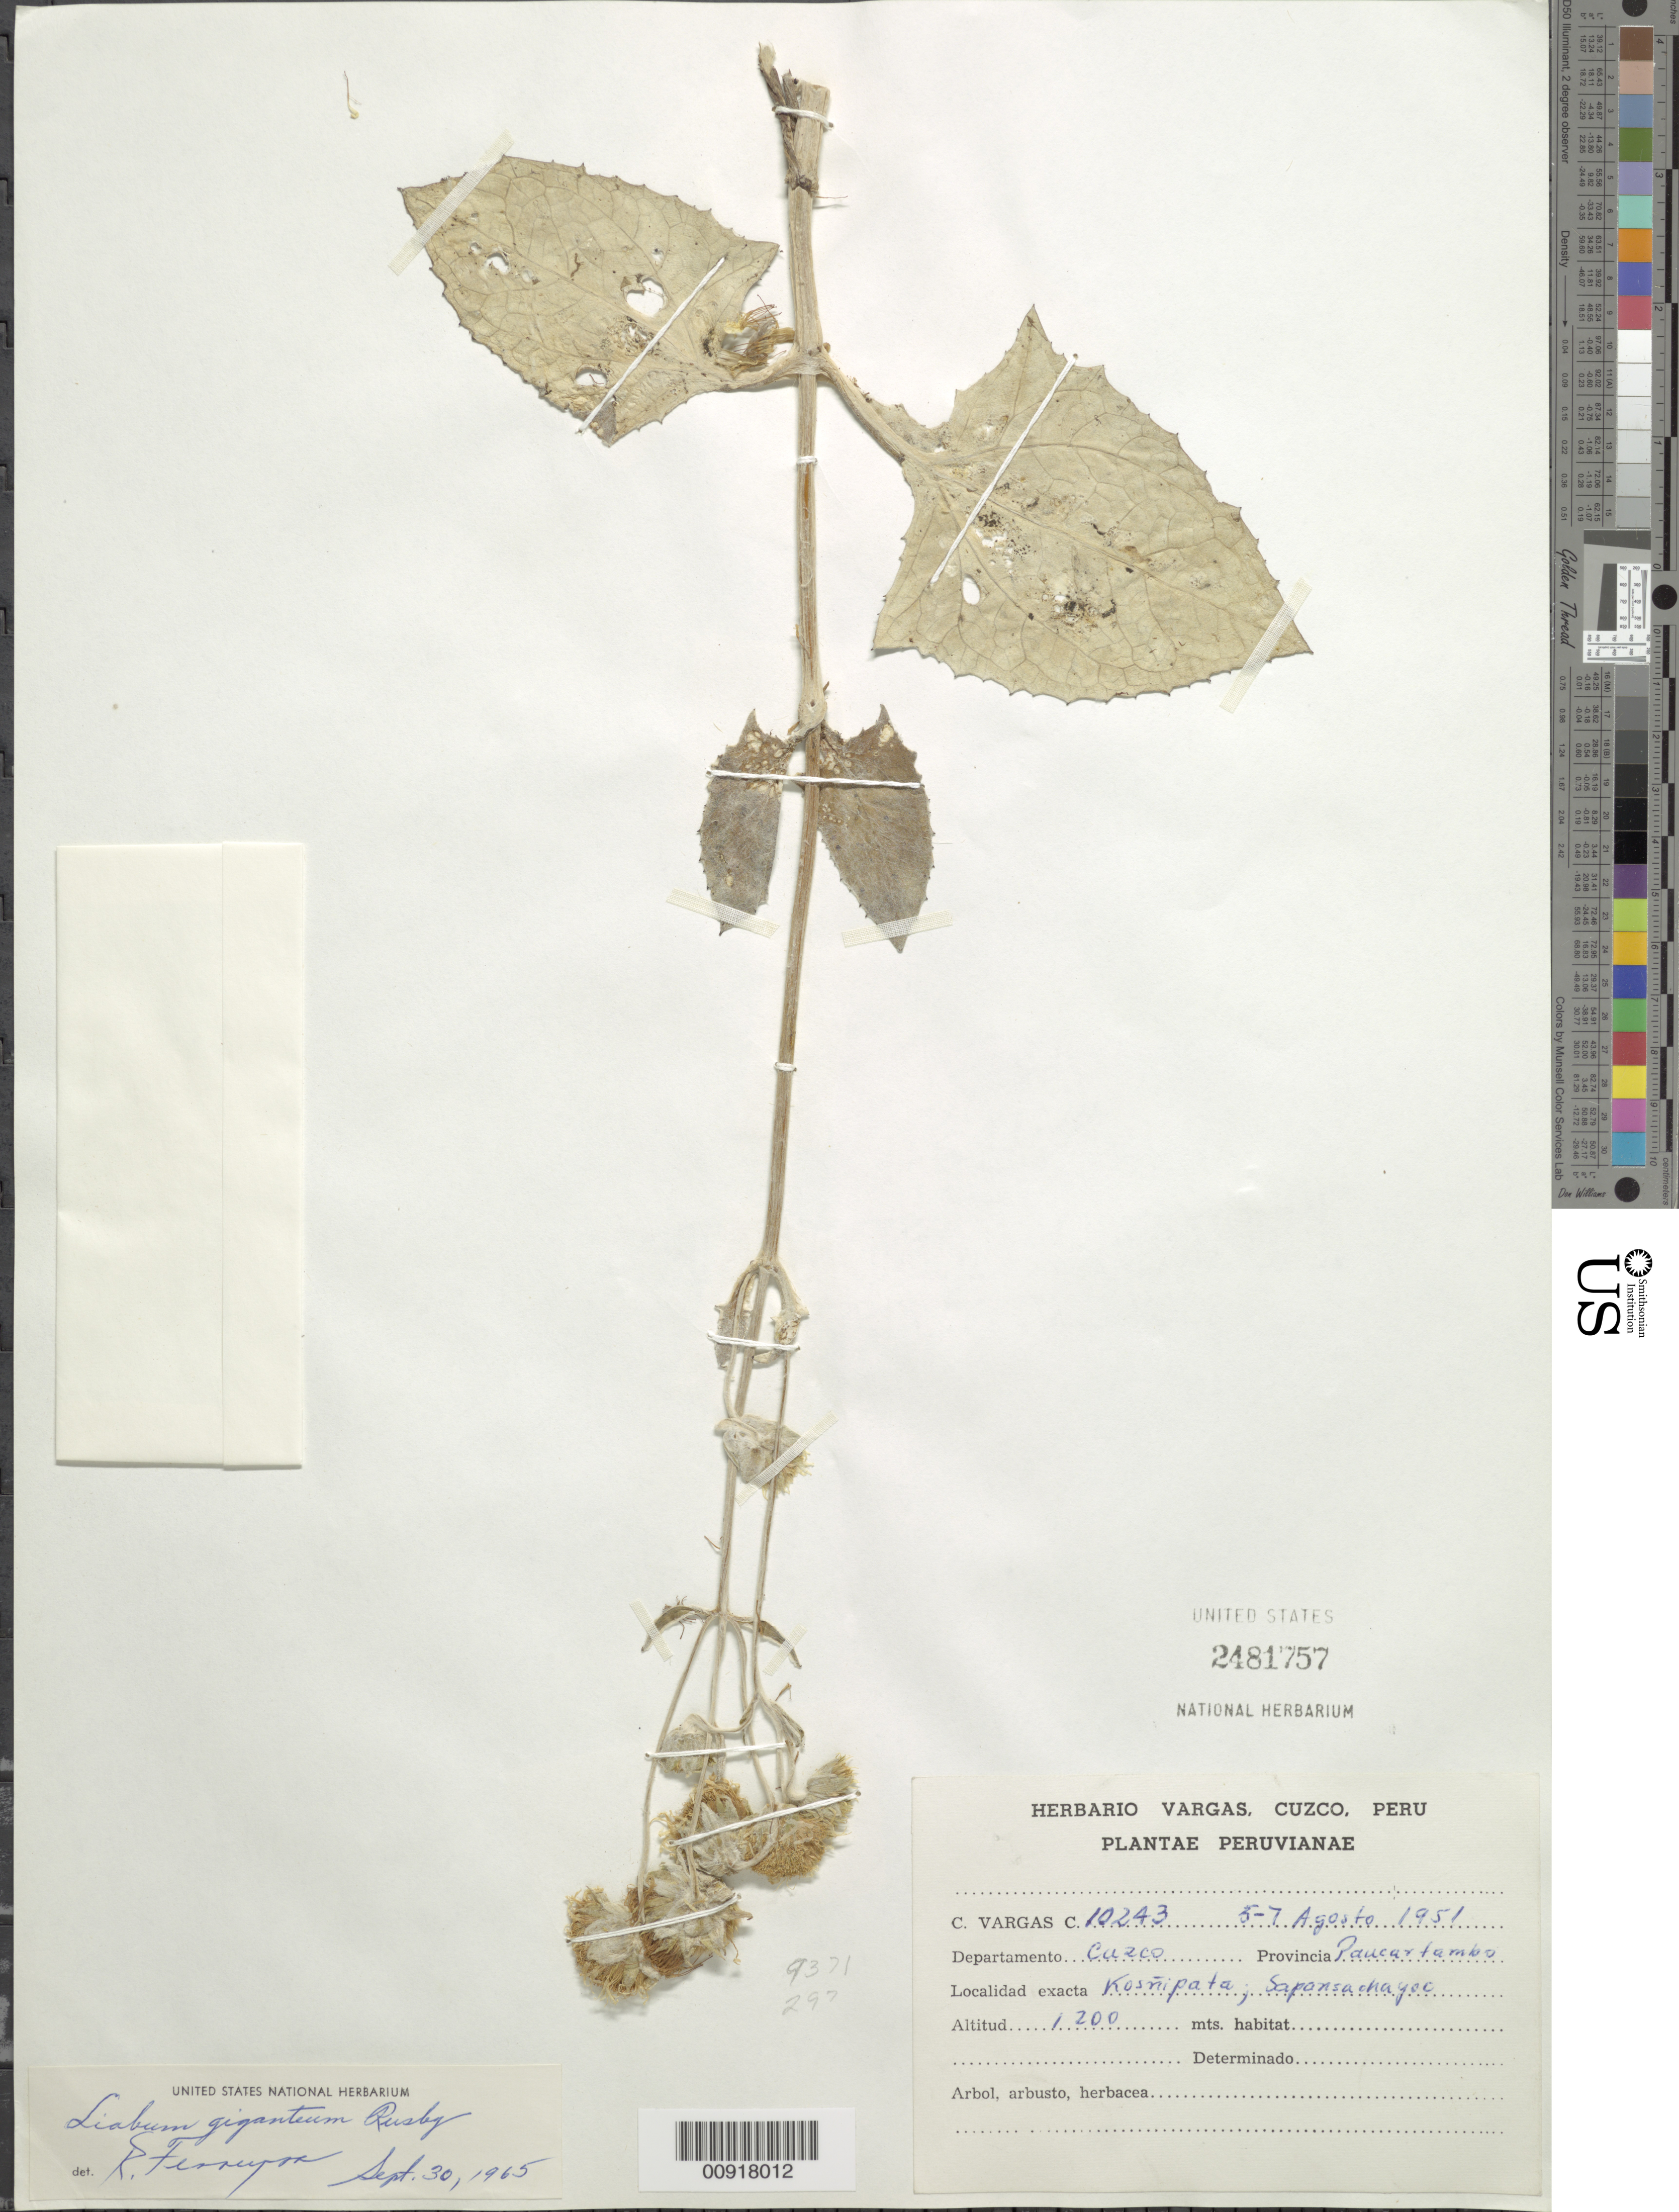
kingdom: Plantae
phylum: Tracheophyta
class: Magnoliopsida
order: Asterales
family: Asteraceae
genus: Munnozia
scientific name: Munnozia gigantea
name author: (Rusby) Rusby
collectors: C. Vargas C.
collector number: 10243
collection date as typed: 5 August 1951 to 7 August 1951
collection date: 1951-08-05/1951-08-07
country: Peru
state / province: Cusco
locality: Prov. Paucartambo, Dpto. Cuzco, Kosnipata, Sapansa Chayoc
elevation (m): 1200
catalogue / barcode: US 2481757